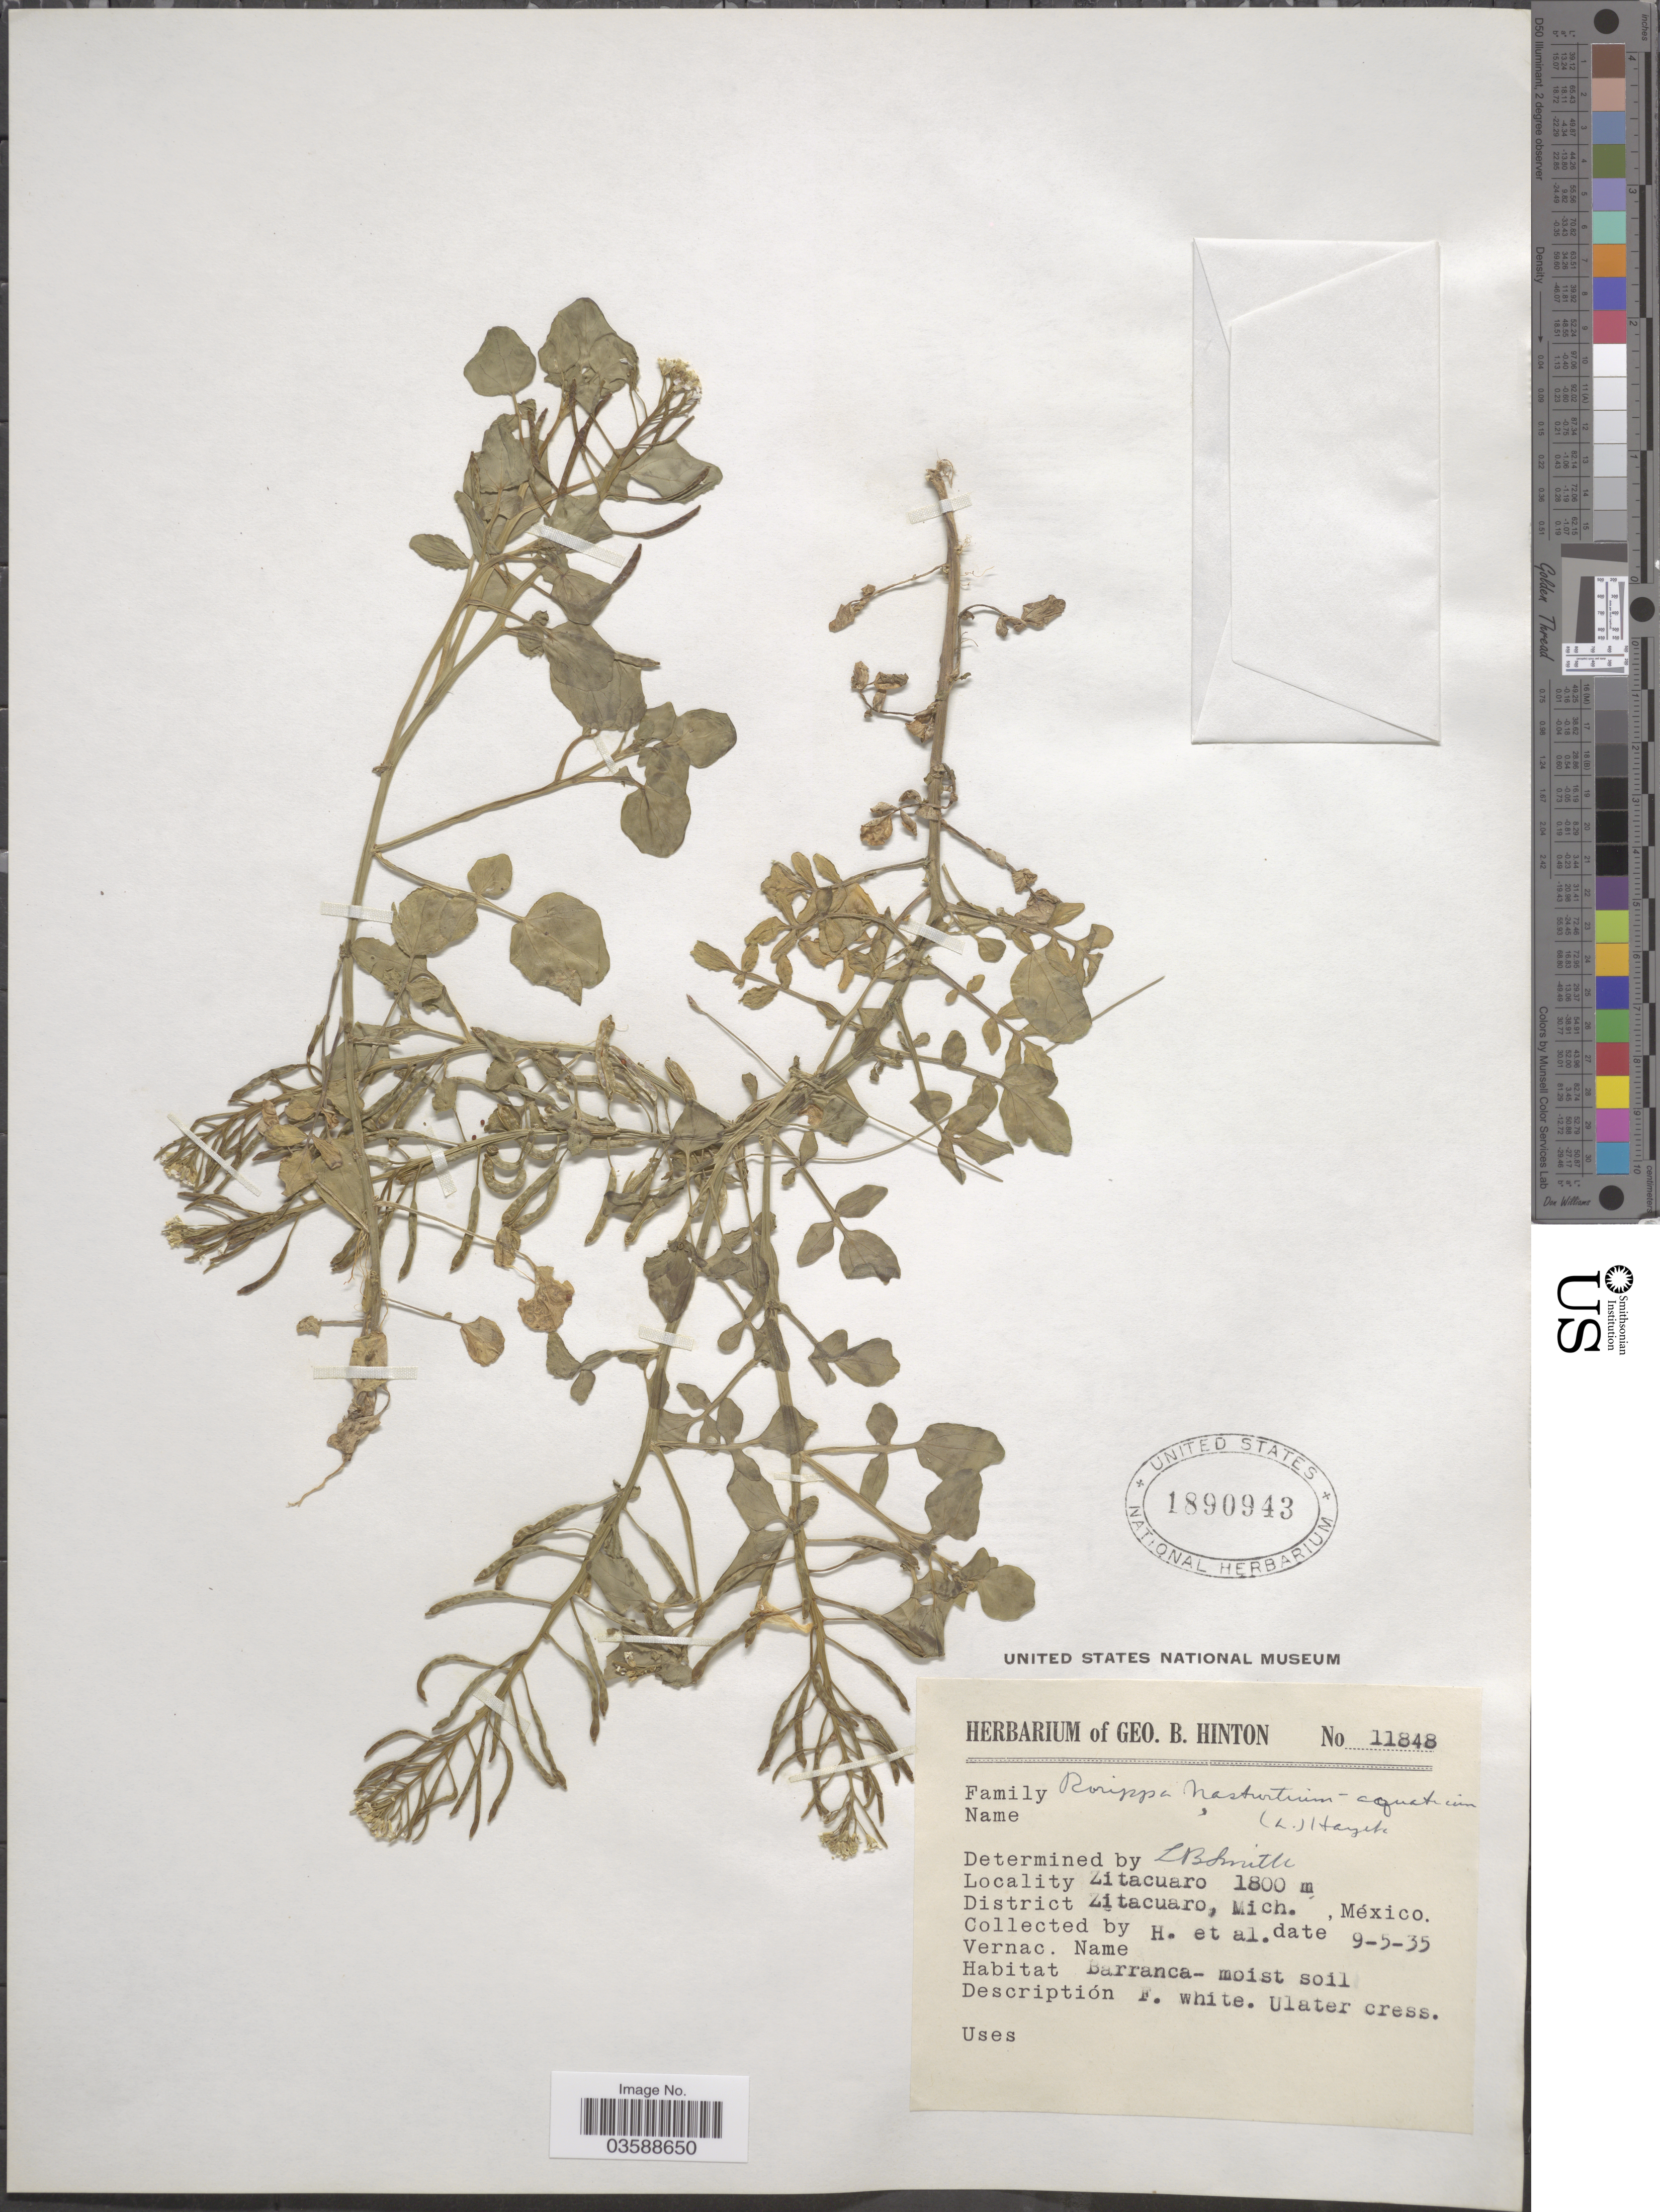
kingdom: Plantae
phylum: Tracheophyta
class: Magnoliopsida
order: Brassicales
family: Brassicaceae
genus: Nasturtium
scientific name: Nasturtium officinale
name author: R. Br.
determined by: Strong, M. T., (US), Smithsonian Institution - National Museum of Natural History (UNITED STATES)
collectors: G. B. Hinton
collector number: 11848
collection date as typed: Transcribed d/m/y: 9/5/35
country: Mexico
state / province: Michoacán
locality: Zitacuaro. District Zitacuaro.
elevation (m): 1800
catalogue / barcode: US 1890943